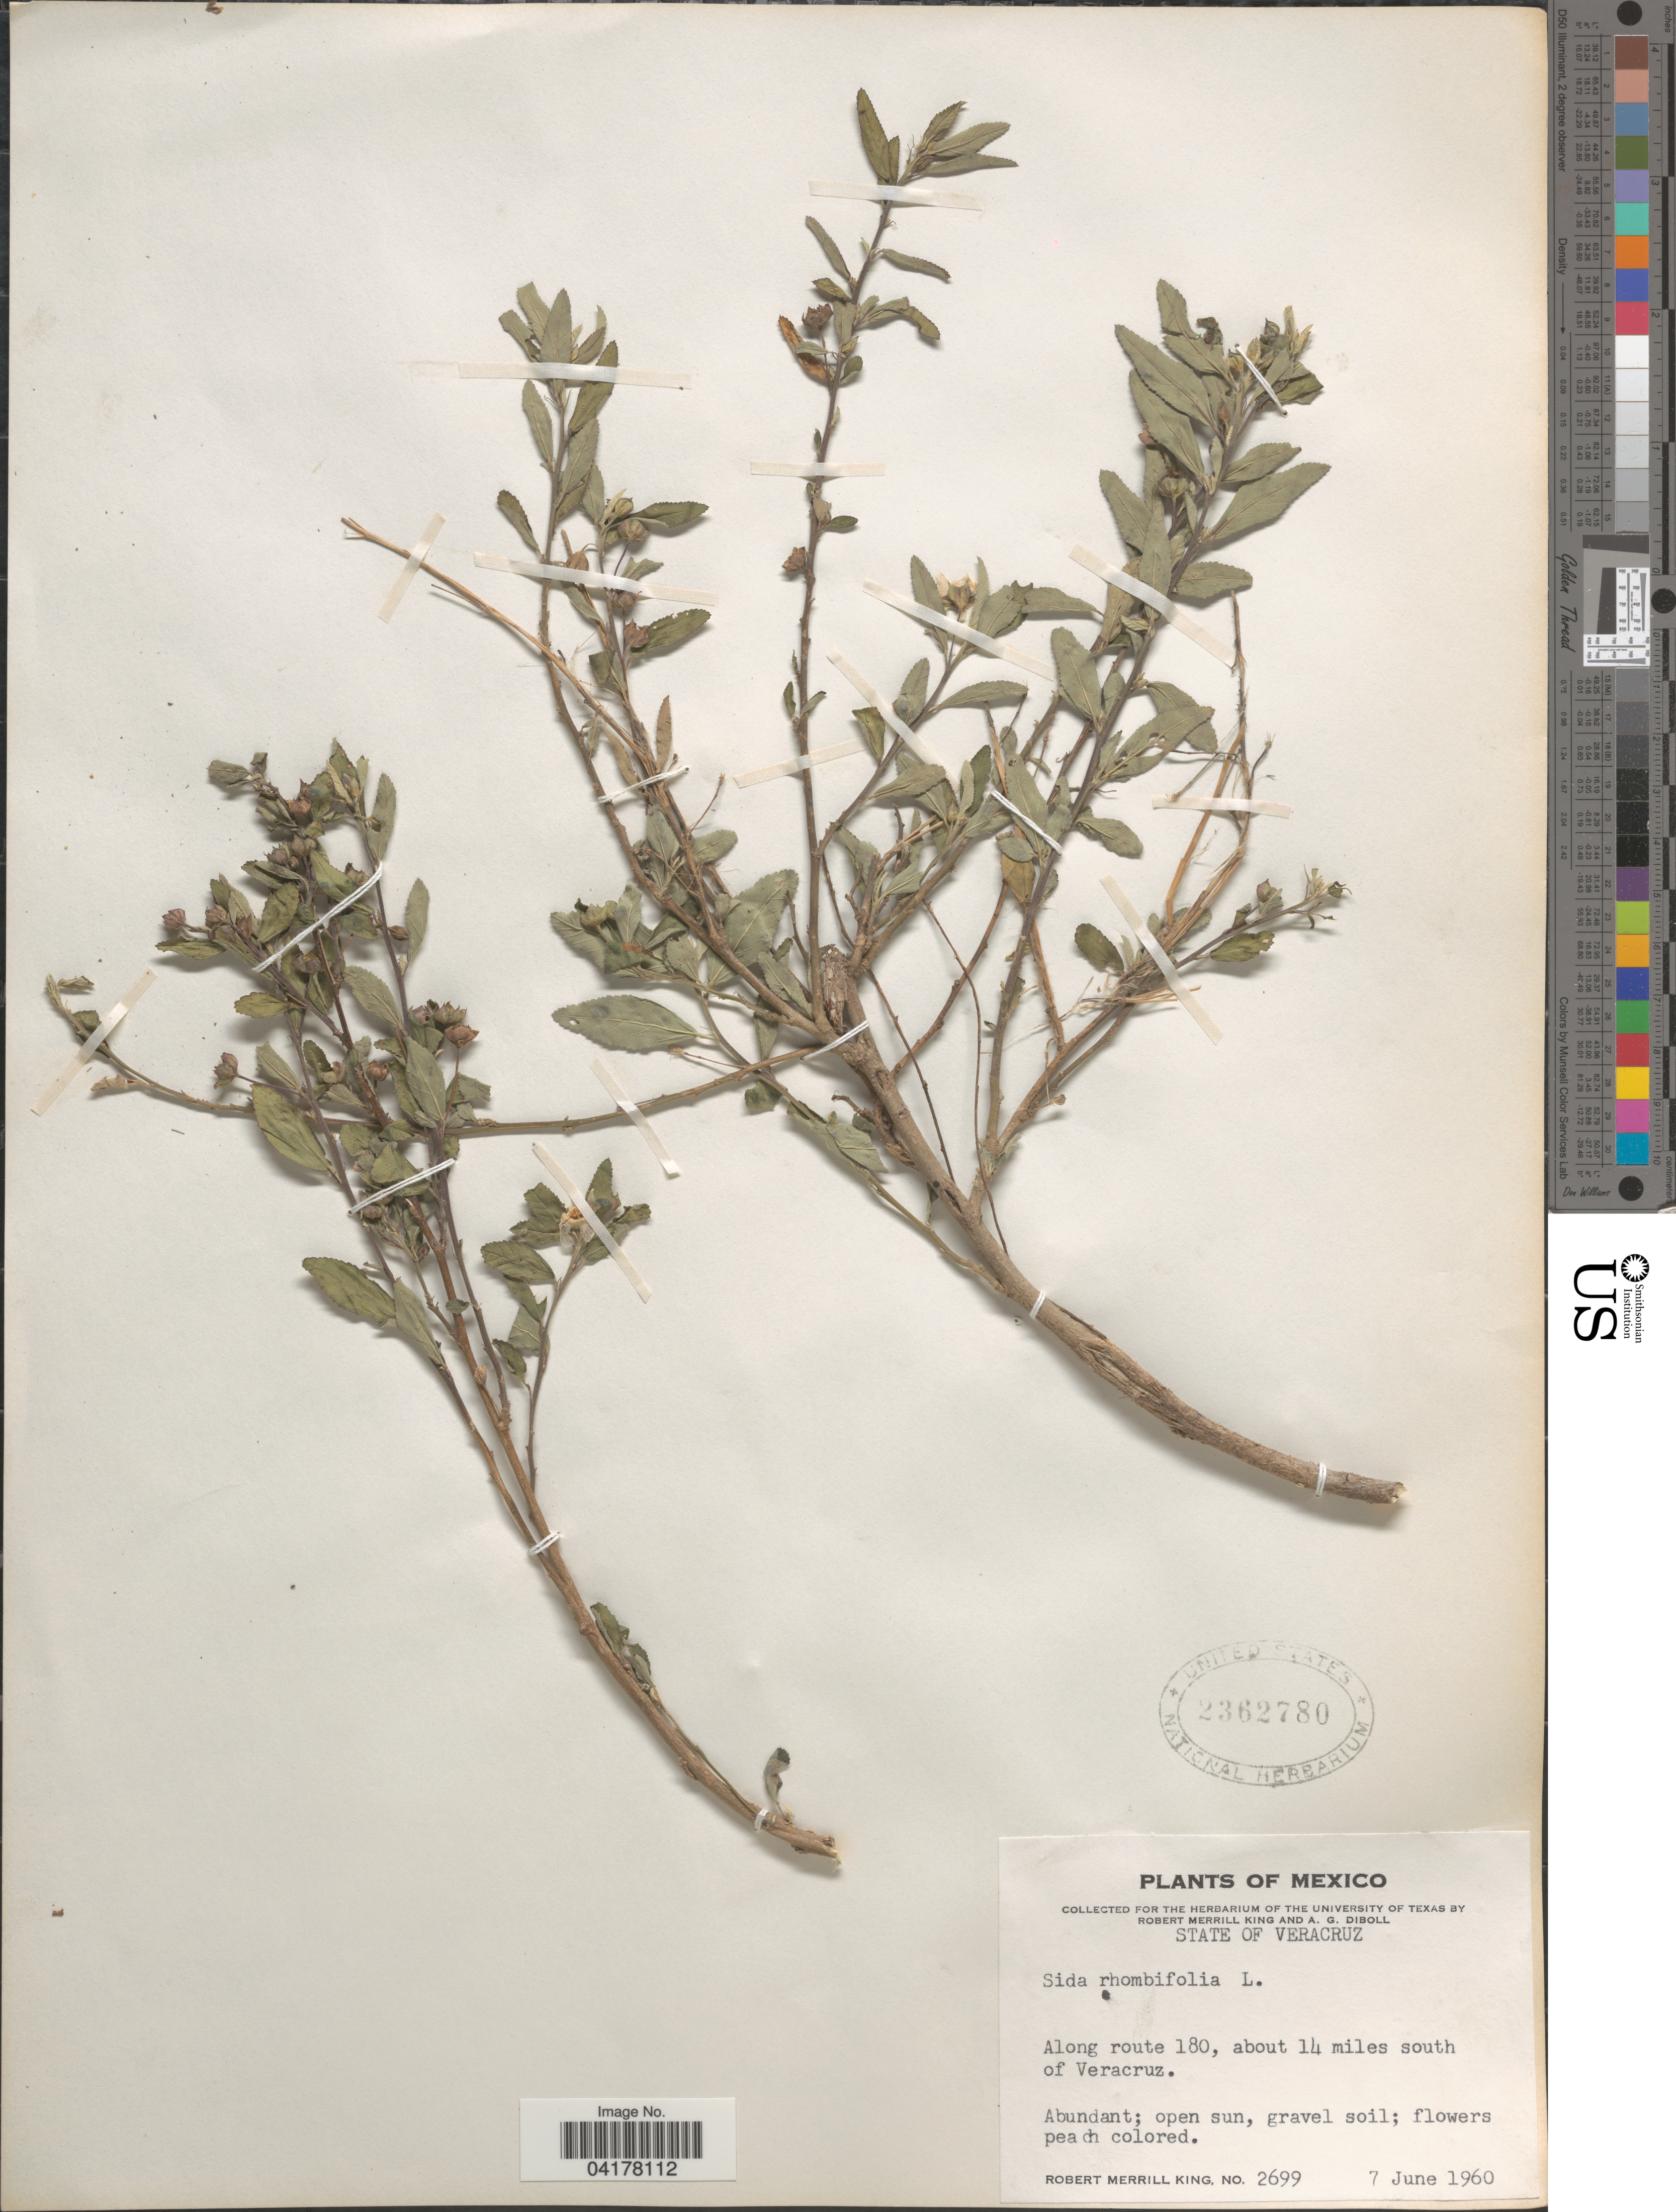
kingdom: Plantae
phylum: Tracheophyta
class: Magnoliopsida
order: Malvales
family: Malvaceae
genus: Sida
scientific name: Sida rhombifolia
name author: L.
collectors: R. M. King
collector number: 2699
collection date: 1960-06-07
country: Mexico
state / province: Veracruz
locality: State of Veracruz. Along route 180, about 14 miles south of Veracruz.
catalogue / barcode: US 2362780